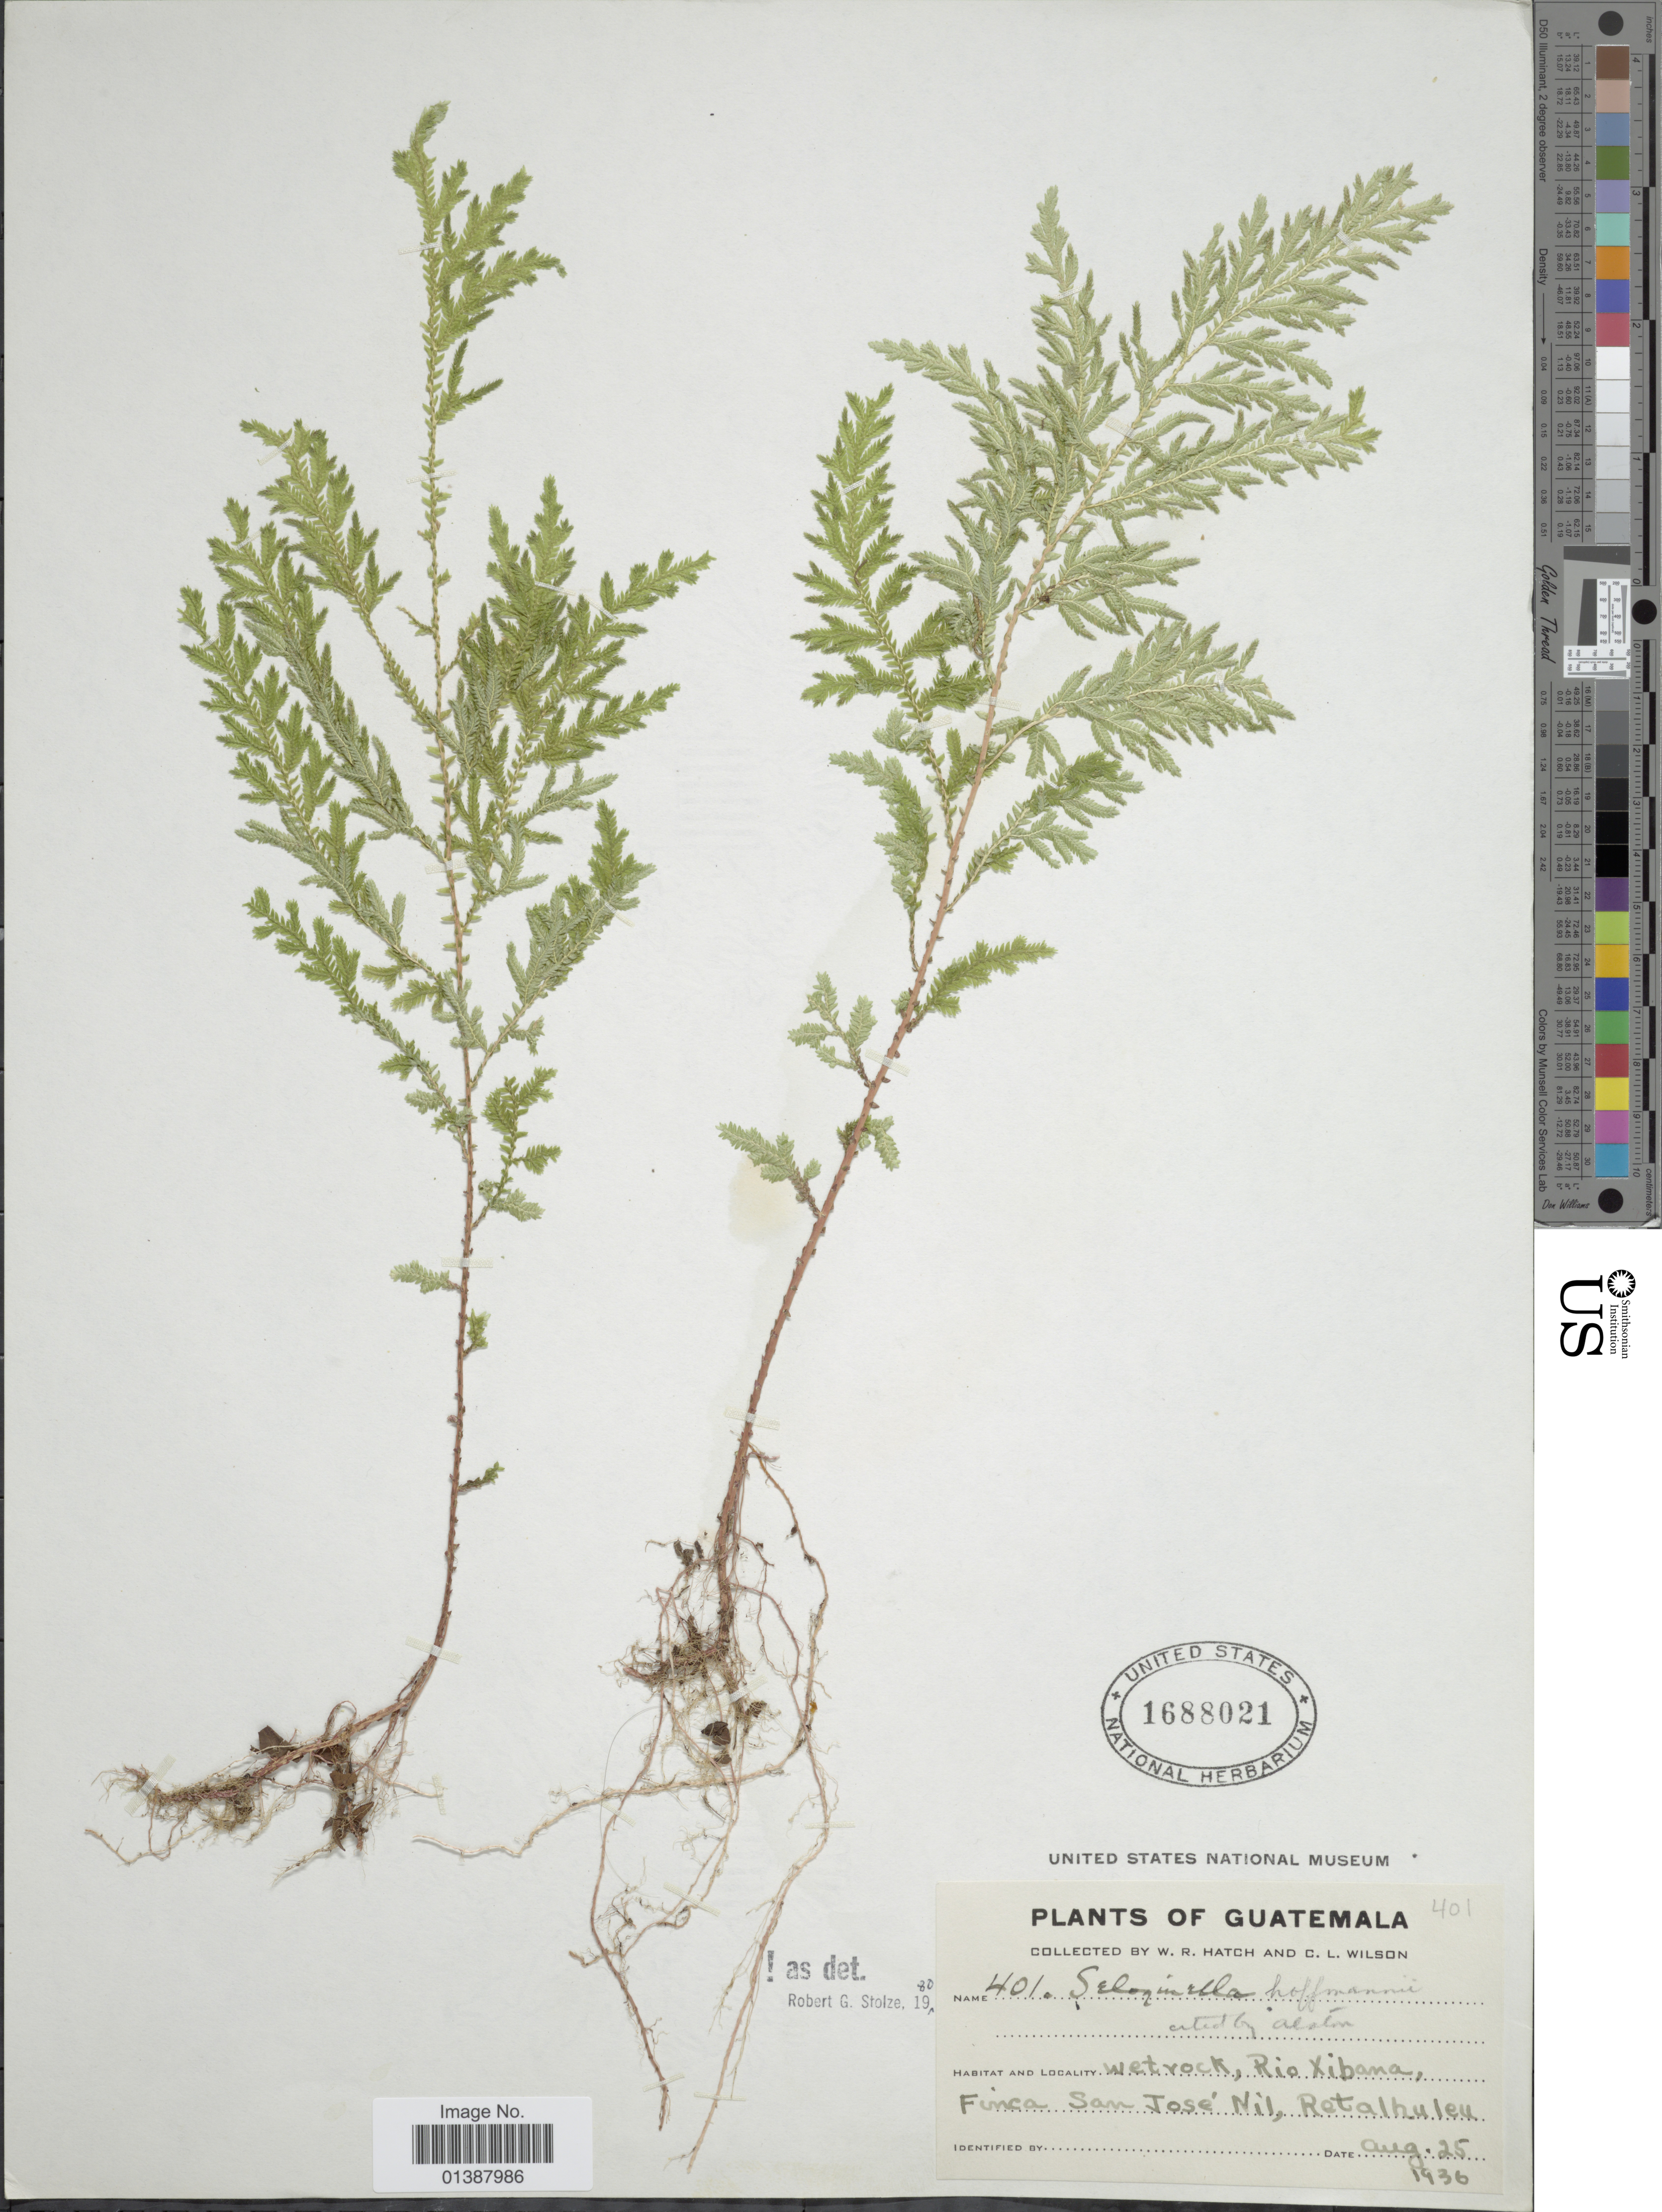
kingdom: Plantae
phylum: Tracheophyta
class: Lycopodiopsida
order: Selaginellales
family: Selaginellaceae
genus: Selaginella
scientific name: Selaginella hoffmannii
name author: Hieron.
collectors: W. Hatch & C. L. Wilson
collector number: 401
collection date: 1936-08-25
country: Guatemala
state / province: Retalhuleu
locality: Wet soil, Rio Xibana, Finca San José Nil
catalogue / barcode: US 1688021